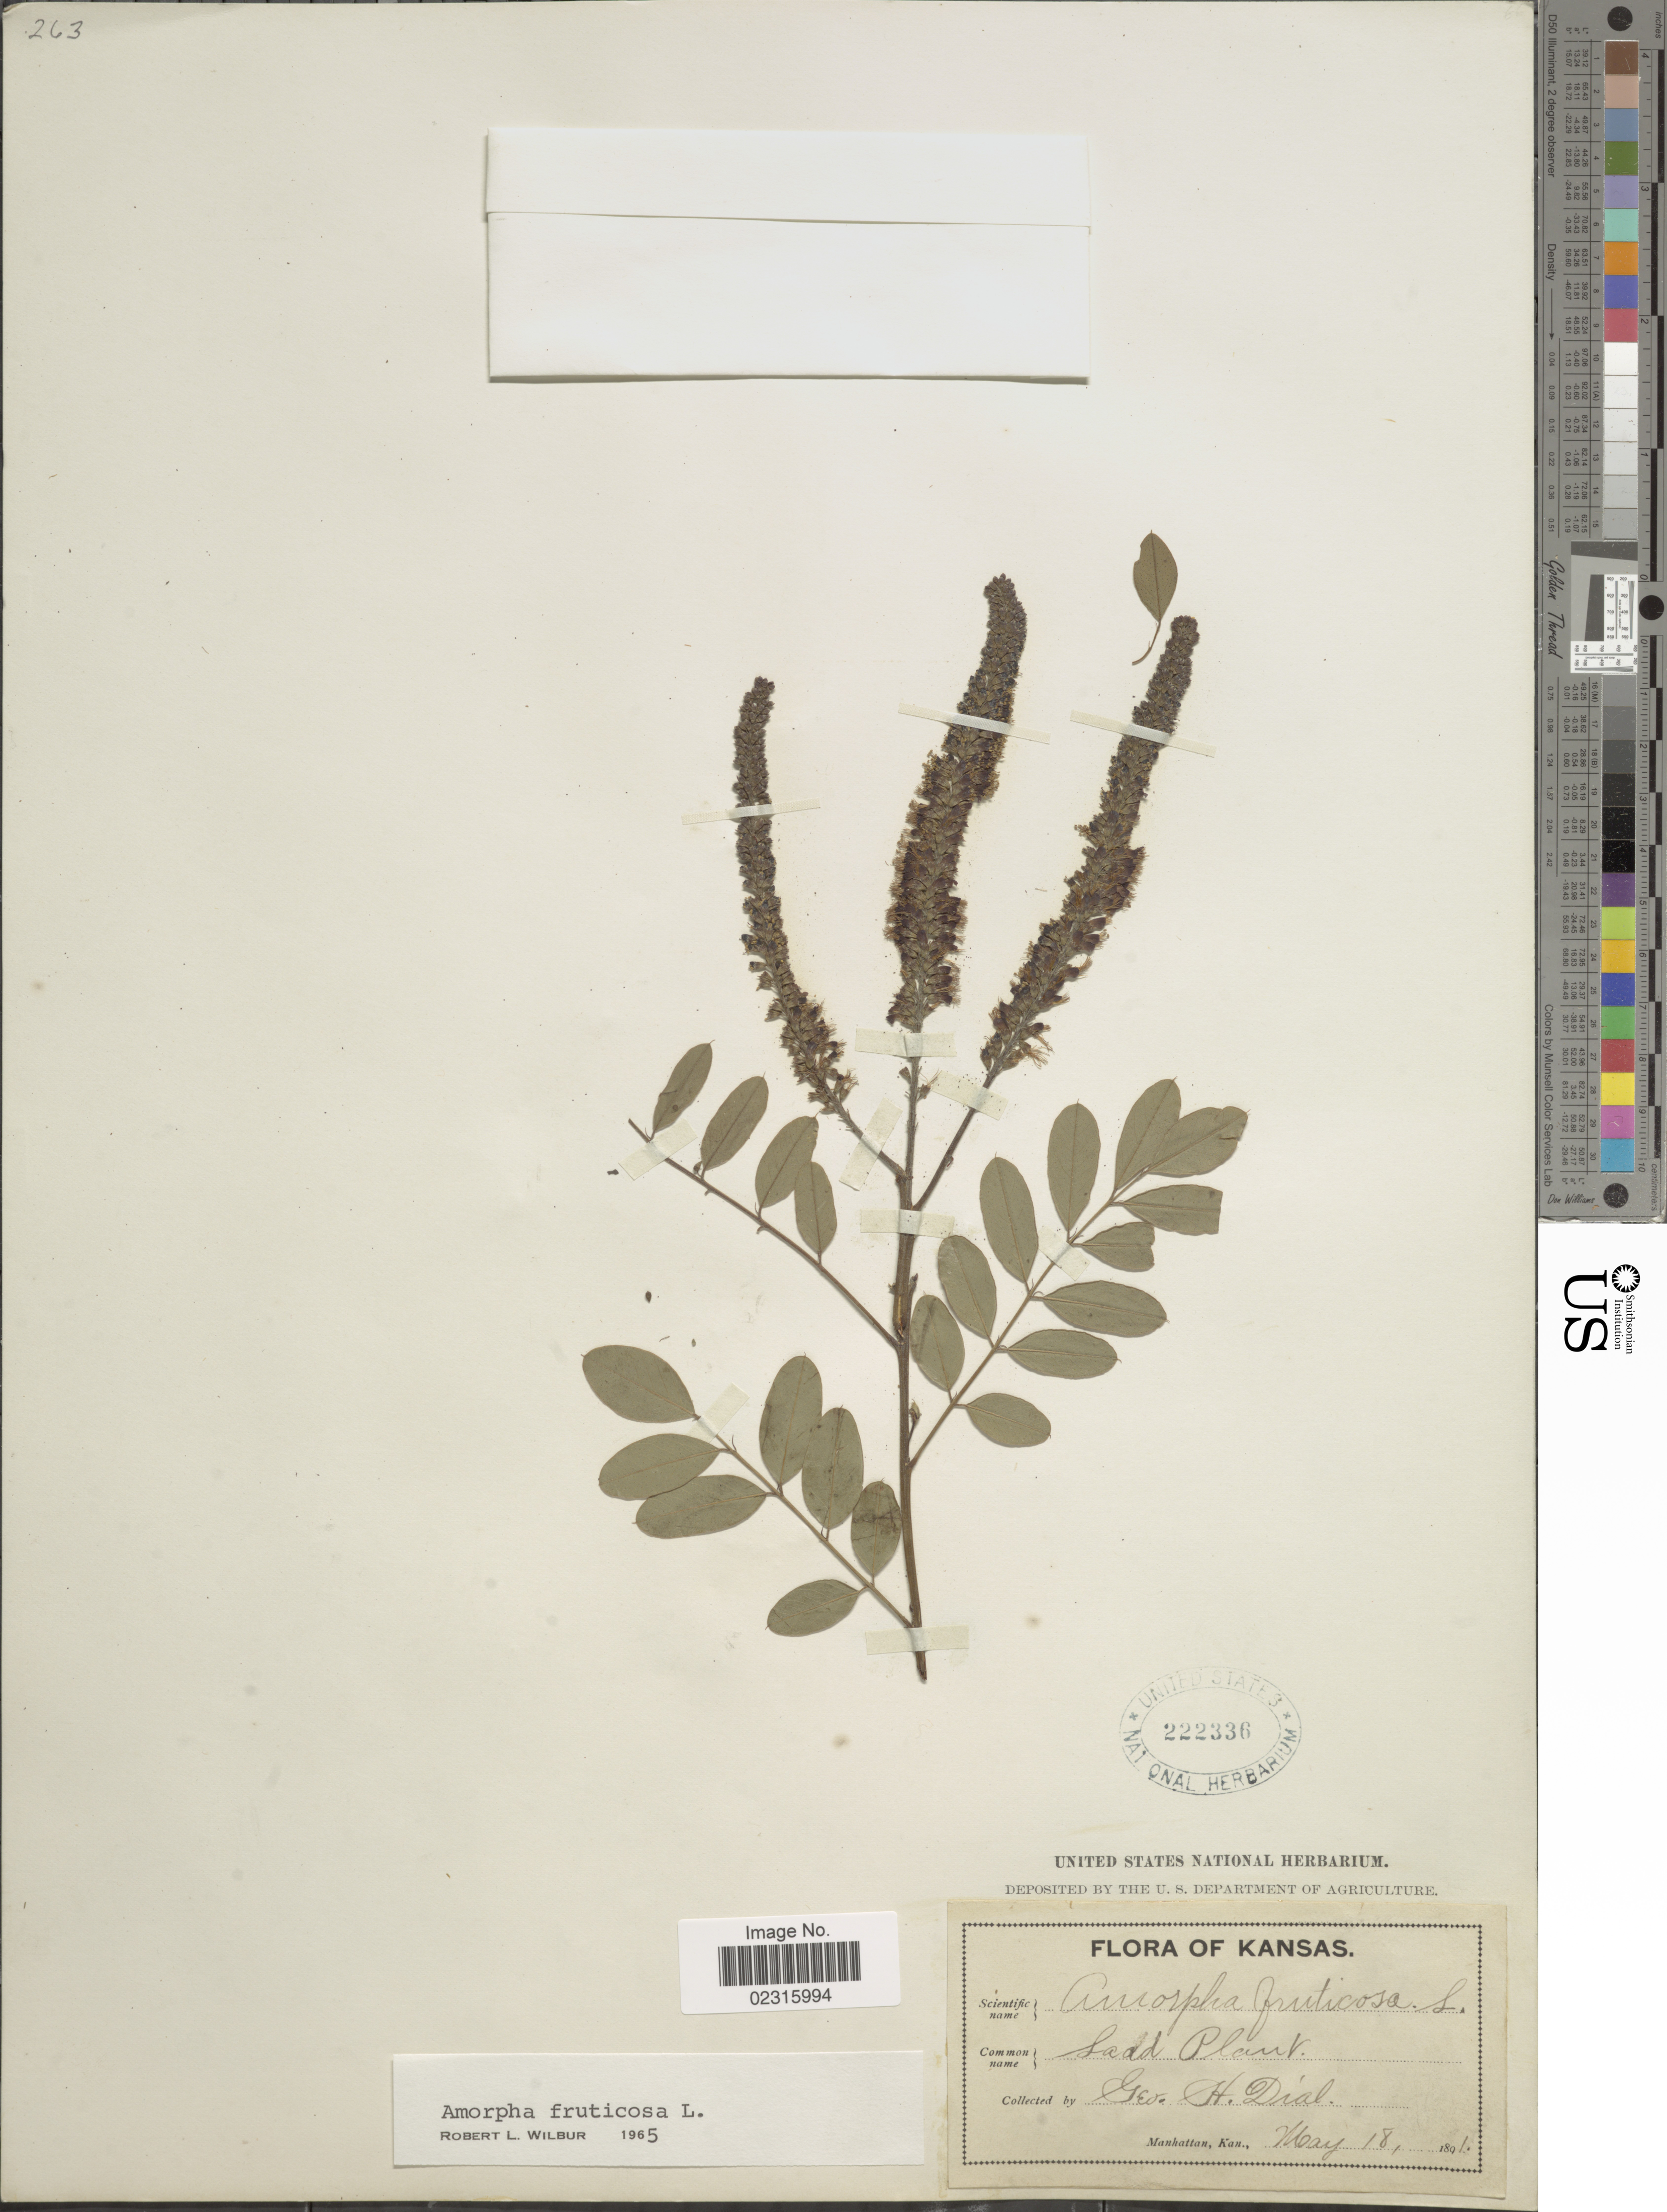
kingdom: Plantae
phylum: Tracheophyta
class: Magnoliopsida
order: Fabales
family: Fabaceae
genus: Amorpha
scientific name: Amorpha fruticosa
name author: L.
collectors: G. Dial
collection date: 1891-05-18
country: United States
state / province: Kansas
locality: Manhattan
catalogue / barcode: US 222336